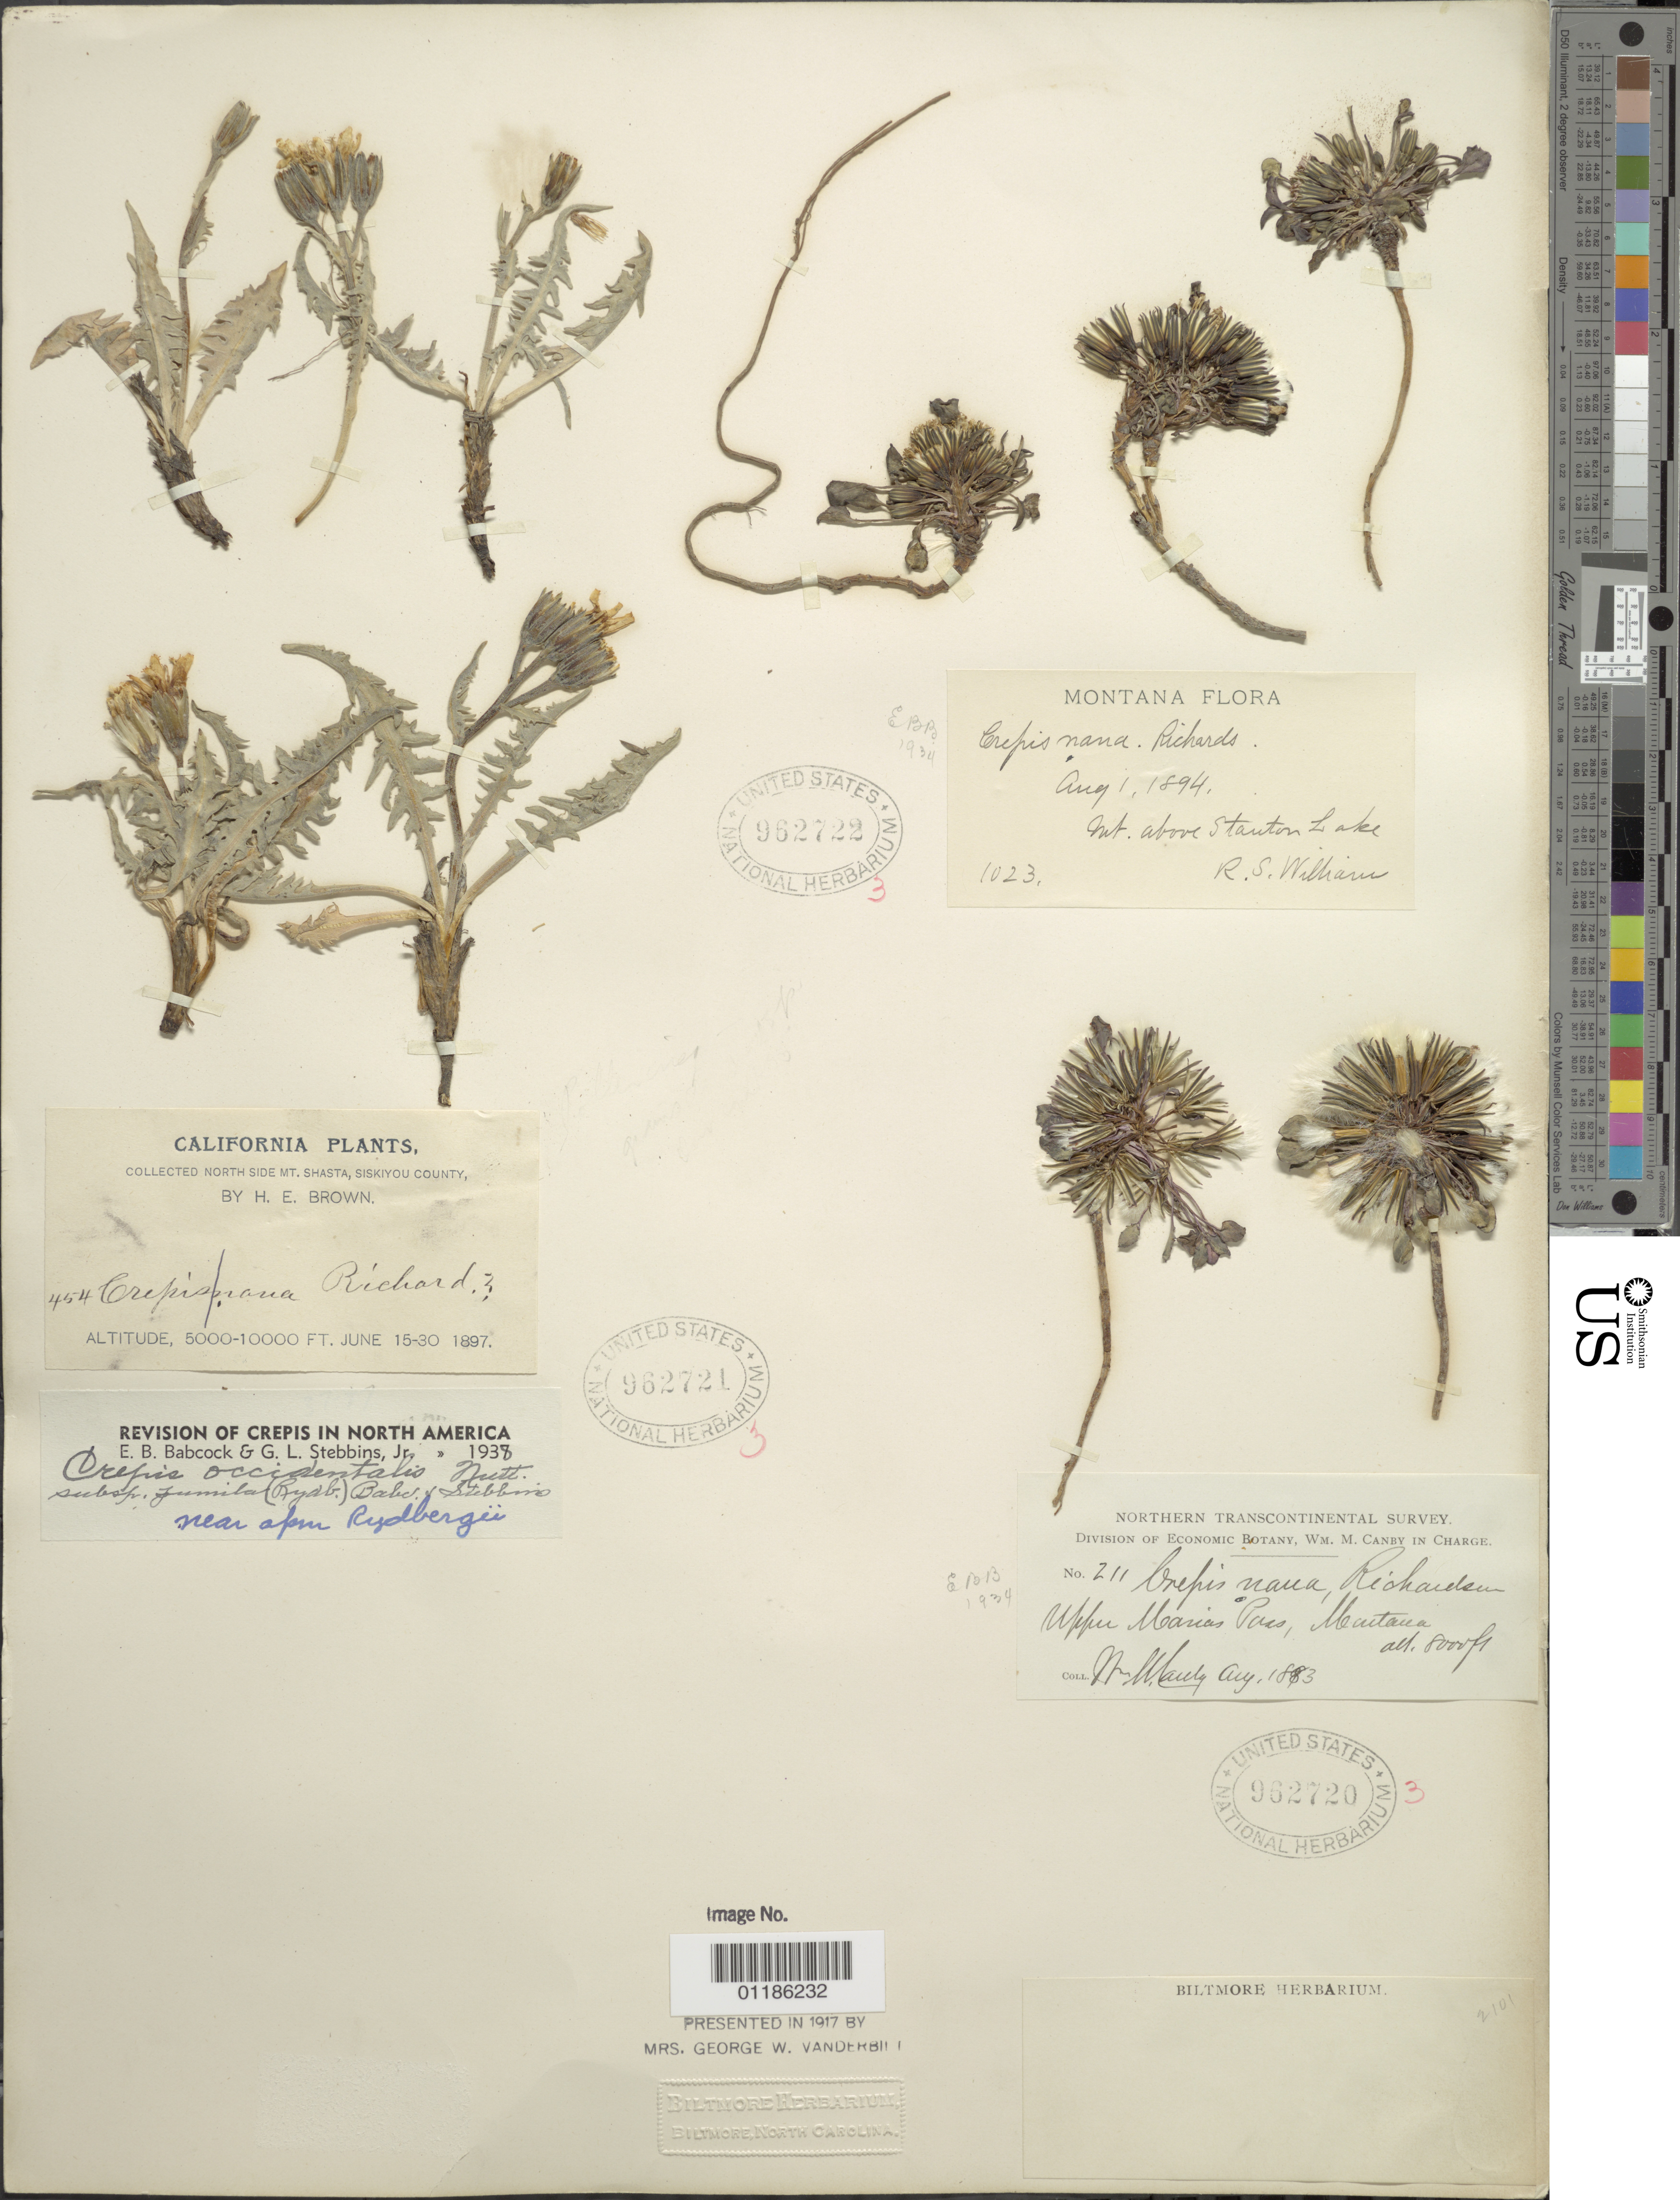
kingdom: Plantae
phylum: Tracheophyta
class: Magnoliopsida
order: Asterales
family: Asteraceae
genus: Crepis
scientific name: Crepis occidentalis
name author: Nutt.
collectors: W. M. Canby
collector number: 211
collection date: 1883-08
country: United States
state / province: Montana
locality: Upper Marias Pass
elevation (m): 2438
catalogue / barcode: US 962720